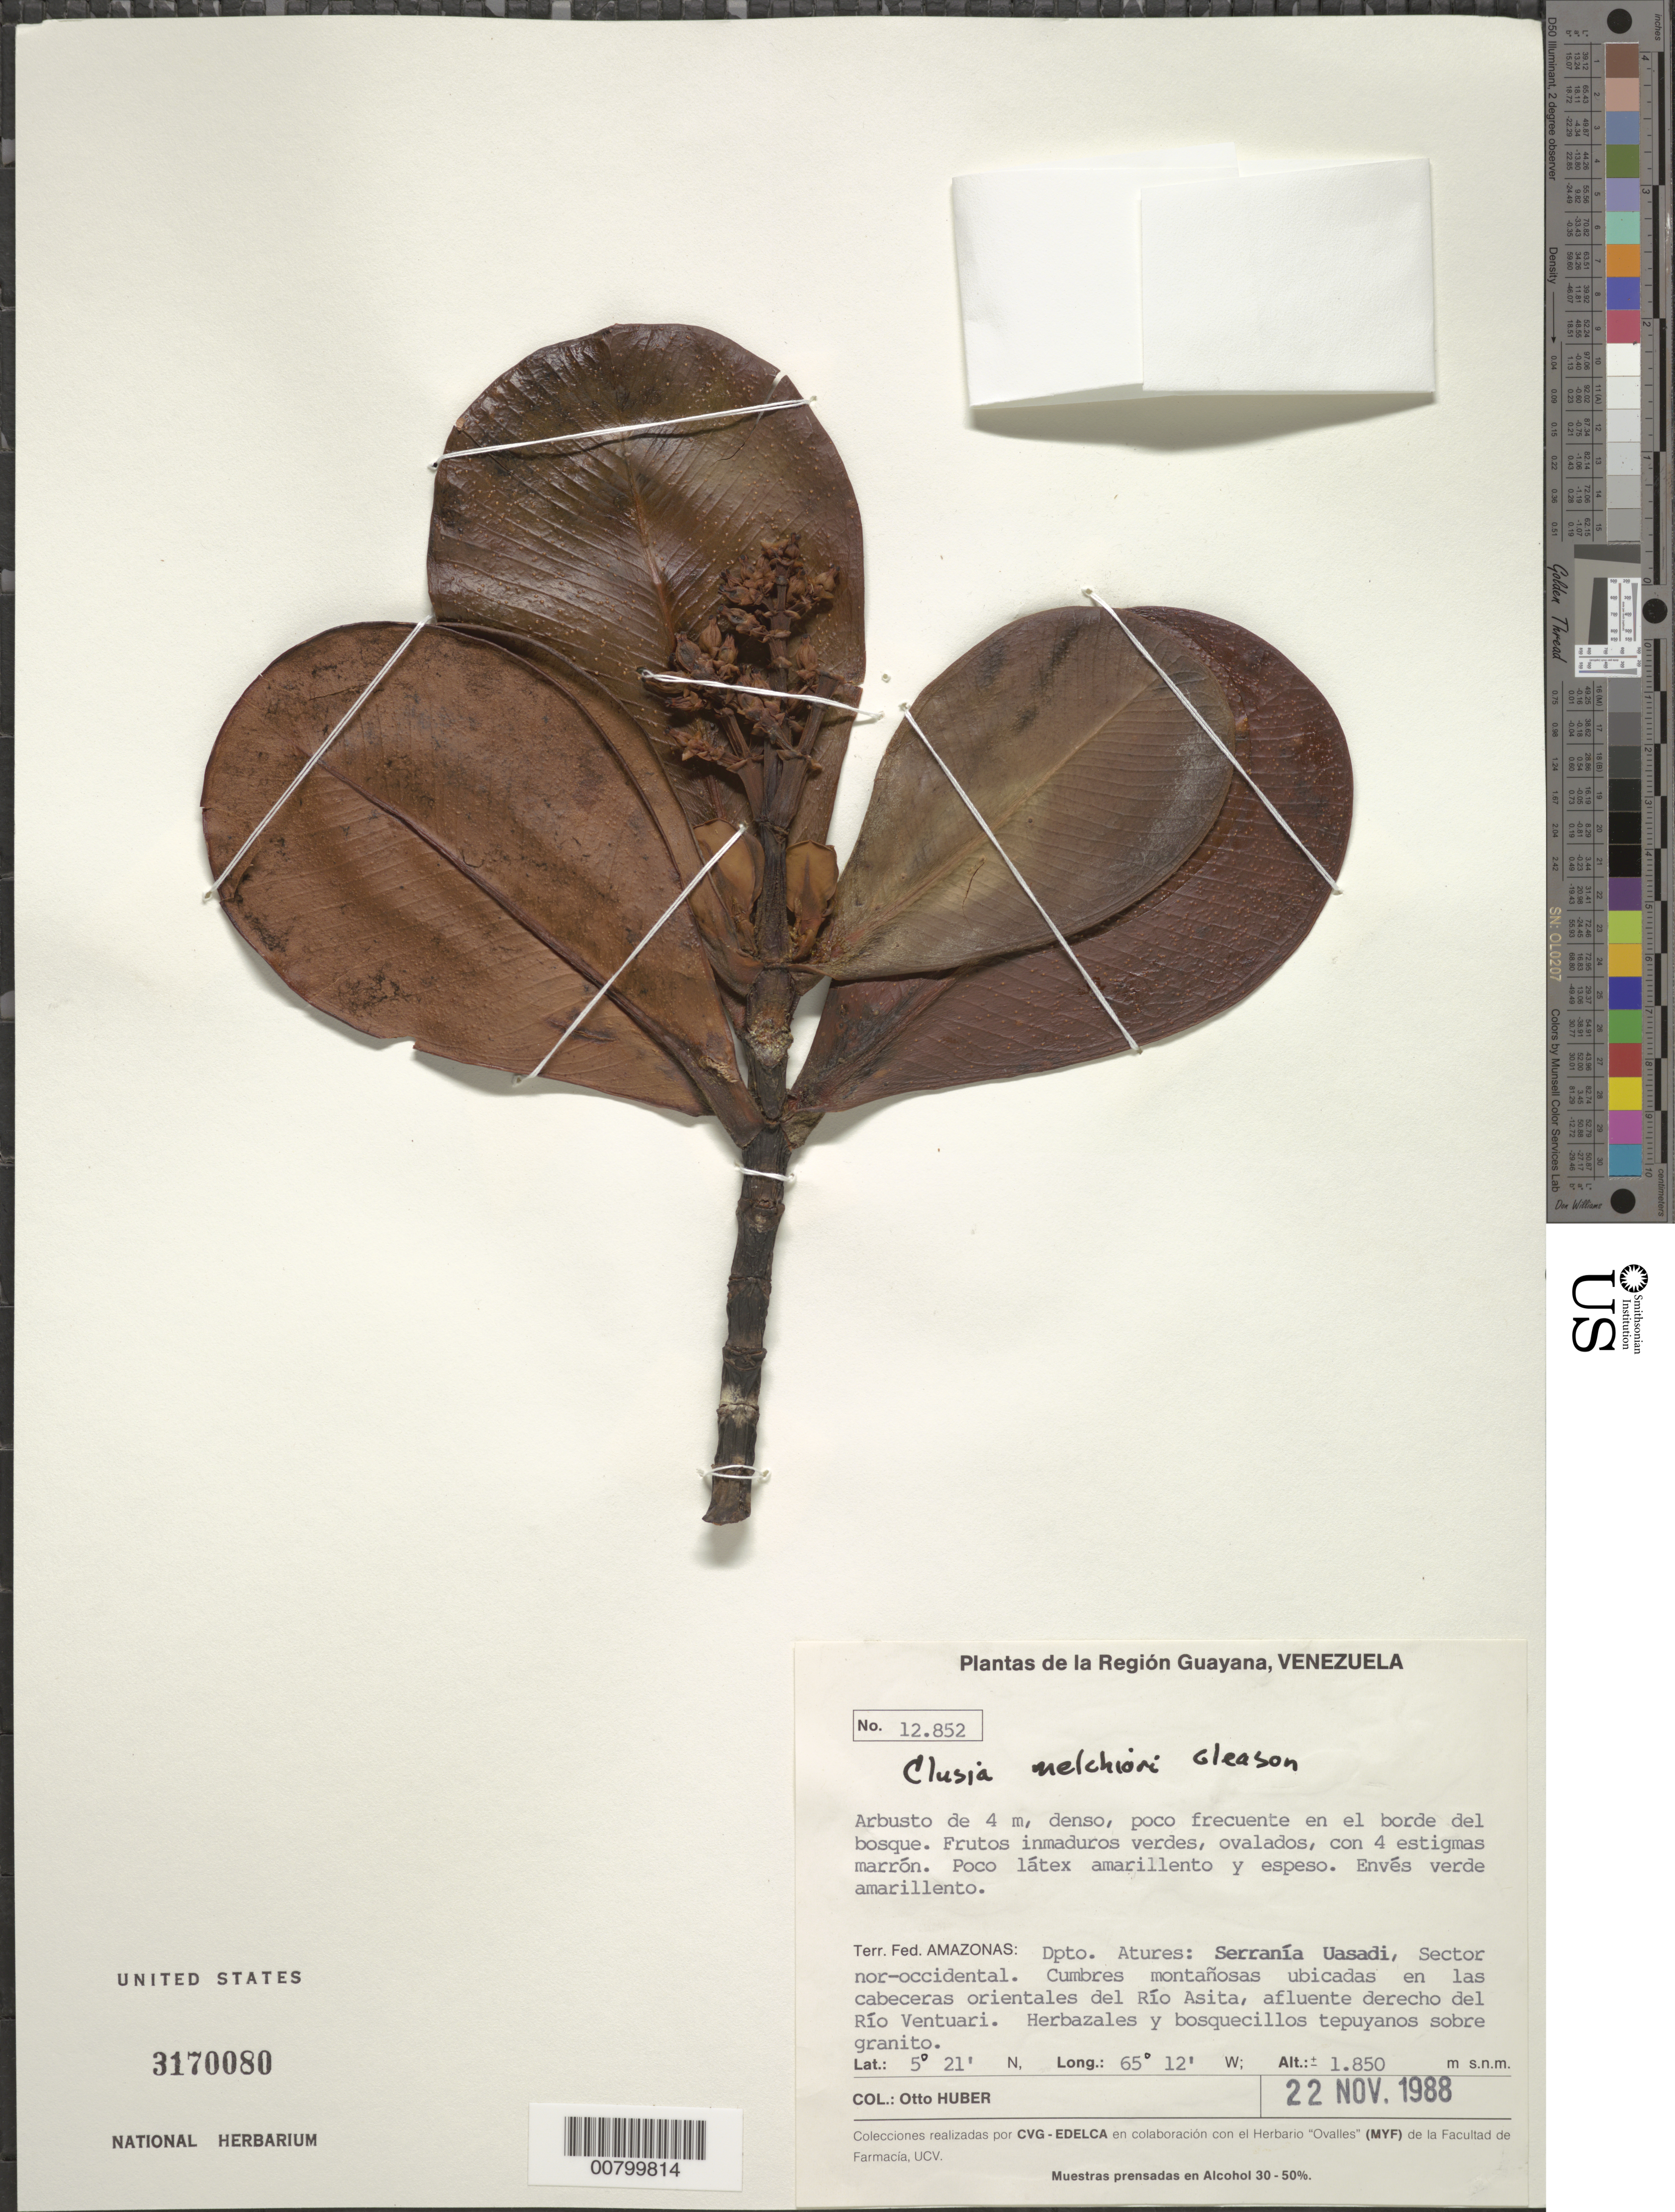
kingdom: Plantae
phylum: Tracheophyta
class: Magnoliopsida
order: Malpighiales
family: Clusiaceae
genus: Clusia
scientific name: Clusia melchiori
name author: Gleason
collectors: O. Huber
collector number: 12852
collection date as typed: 22-Nov-88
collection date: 1988-11-22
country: Venezuela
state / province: Amazonas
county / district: Atures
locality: Serrania Uasadi, sector nor-occidental; cabeceras orientales del Río Asita, afluente derecho del Río Ventuari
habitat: Cumbres montanosas ubicadas en las cabeceras; herbazales y bosquecillos tepuyanos sobre granito; el interior del bosque bajo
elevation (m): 1850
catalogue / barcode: US 3170080